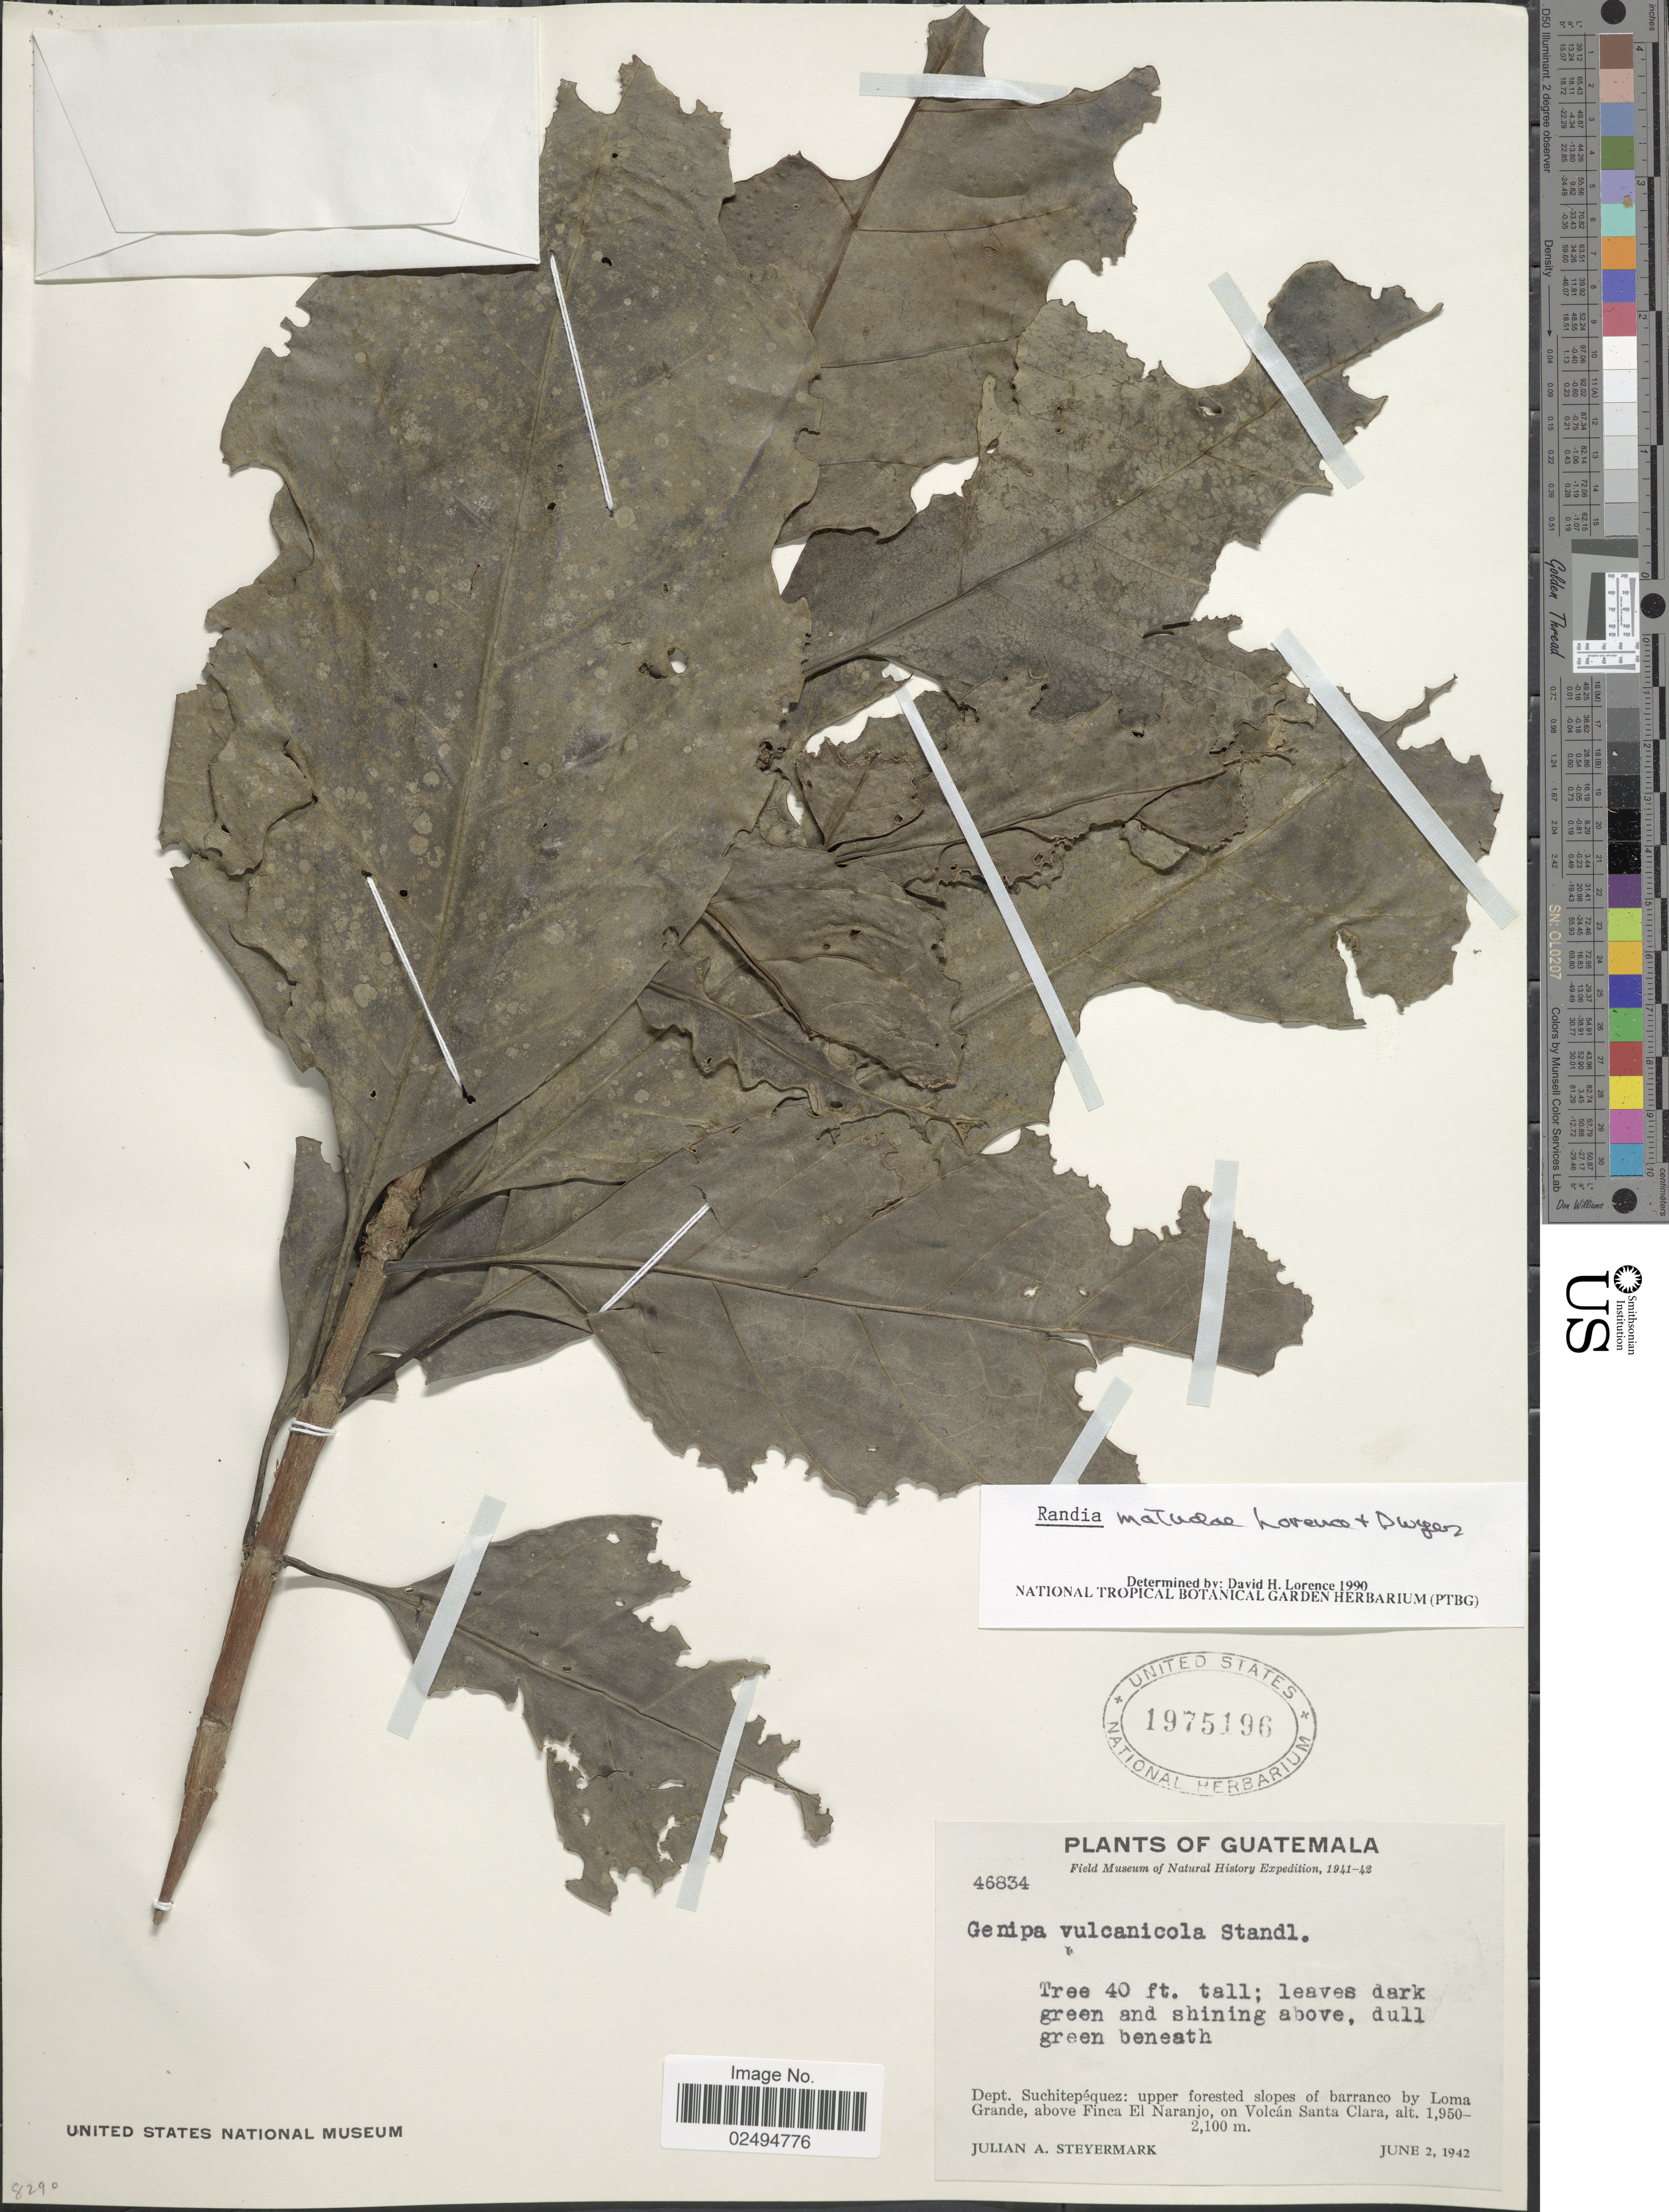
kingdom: Plantae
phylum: Tracheophyta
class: Magnoliopsida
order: Gentianales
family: Rubiaceae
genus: Randia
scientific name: Randia matudae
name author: Lorence & Dwyer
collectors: J. Steyermark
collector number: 46834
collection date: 1942-06-02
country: Guatemala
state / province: Suchitepéquez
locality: Dept. Suchitpequez: upper forested slopes of barranco by Loma Grande, above Finca El Naranjo, on Volcan Santa Clara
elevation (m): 1950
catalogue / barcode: US 1975196